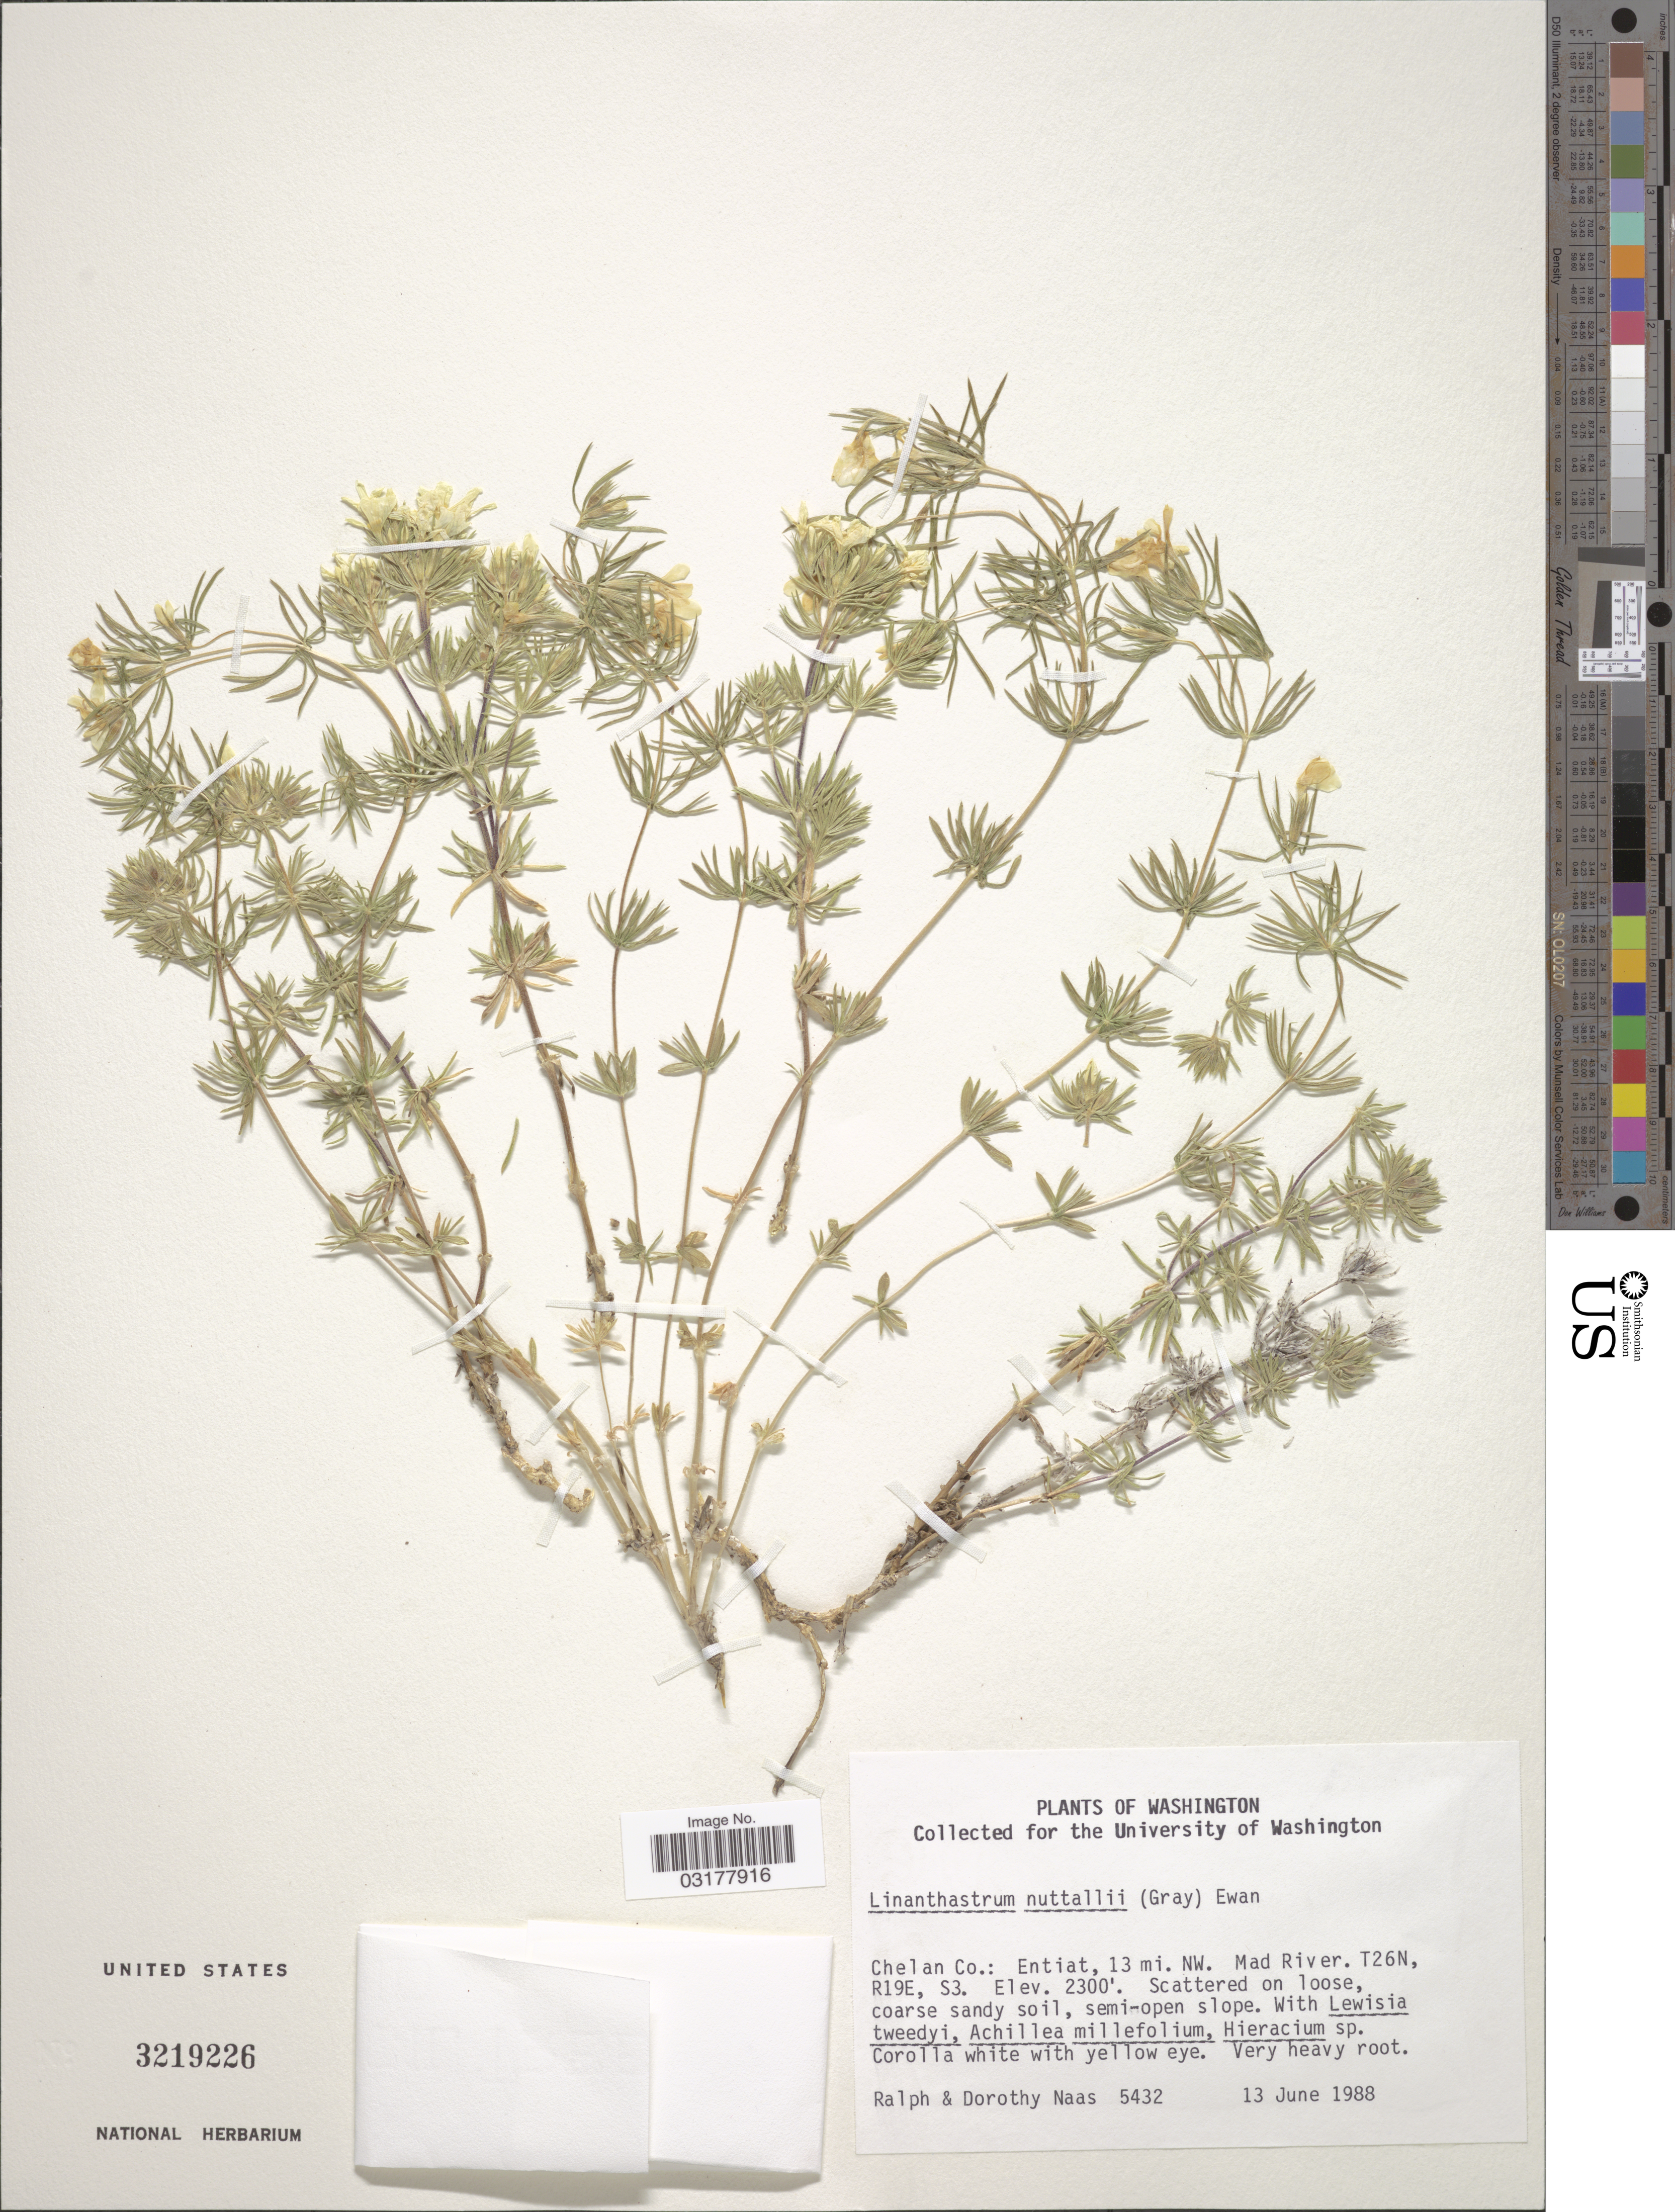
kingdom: Plantae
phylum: Tracheophyta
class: Magnoliopsida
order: Ericales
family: Polemoniaceae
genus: Leptosiphon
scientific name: Leptosiphon nuttallii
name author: (A. Gray) J.M. Porter & L.A. Johnson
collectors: R. Naas & D. Naas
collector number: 5432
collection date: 1988-06-13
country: United States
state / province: Washington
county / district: Chelan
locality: Chelan Co.: Entiat, 13 mi. NW. Mad River. T26N, R19E, S3.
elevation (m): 701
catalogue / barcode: US 3219226